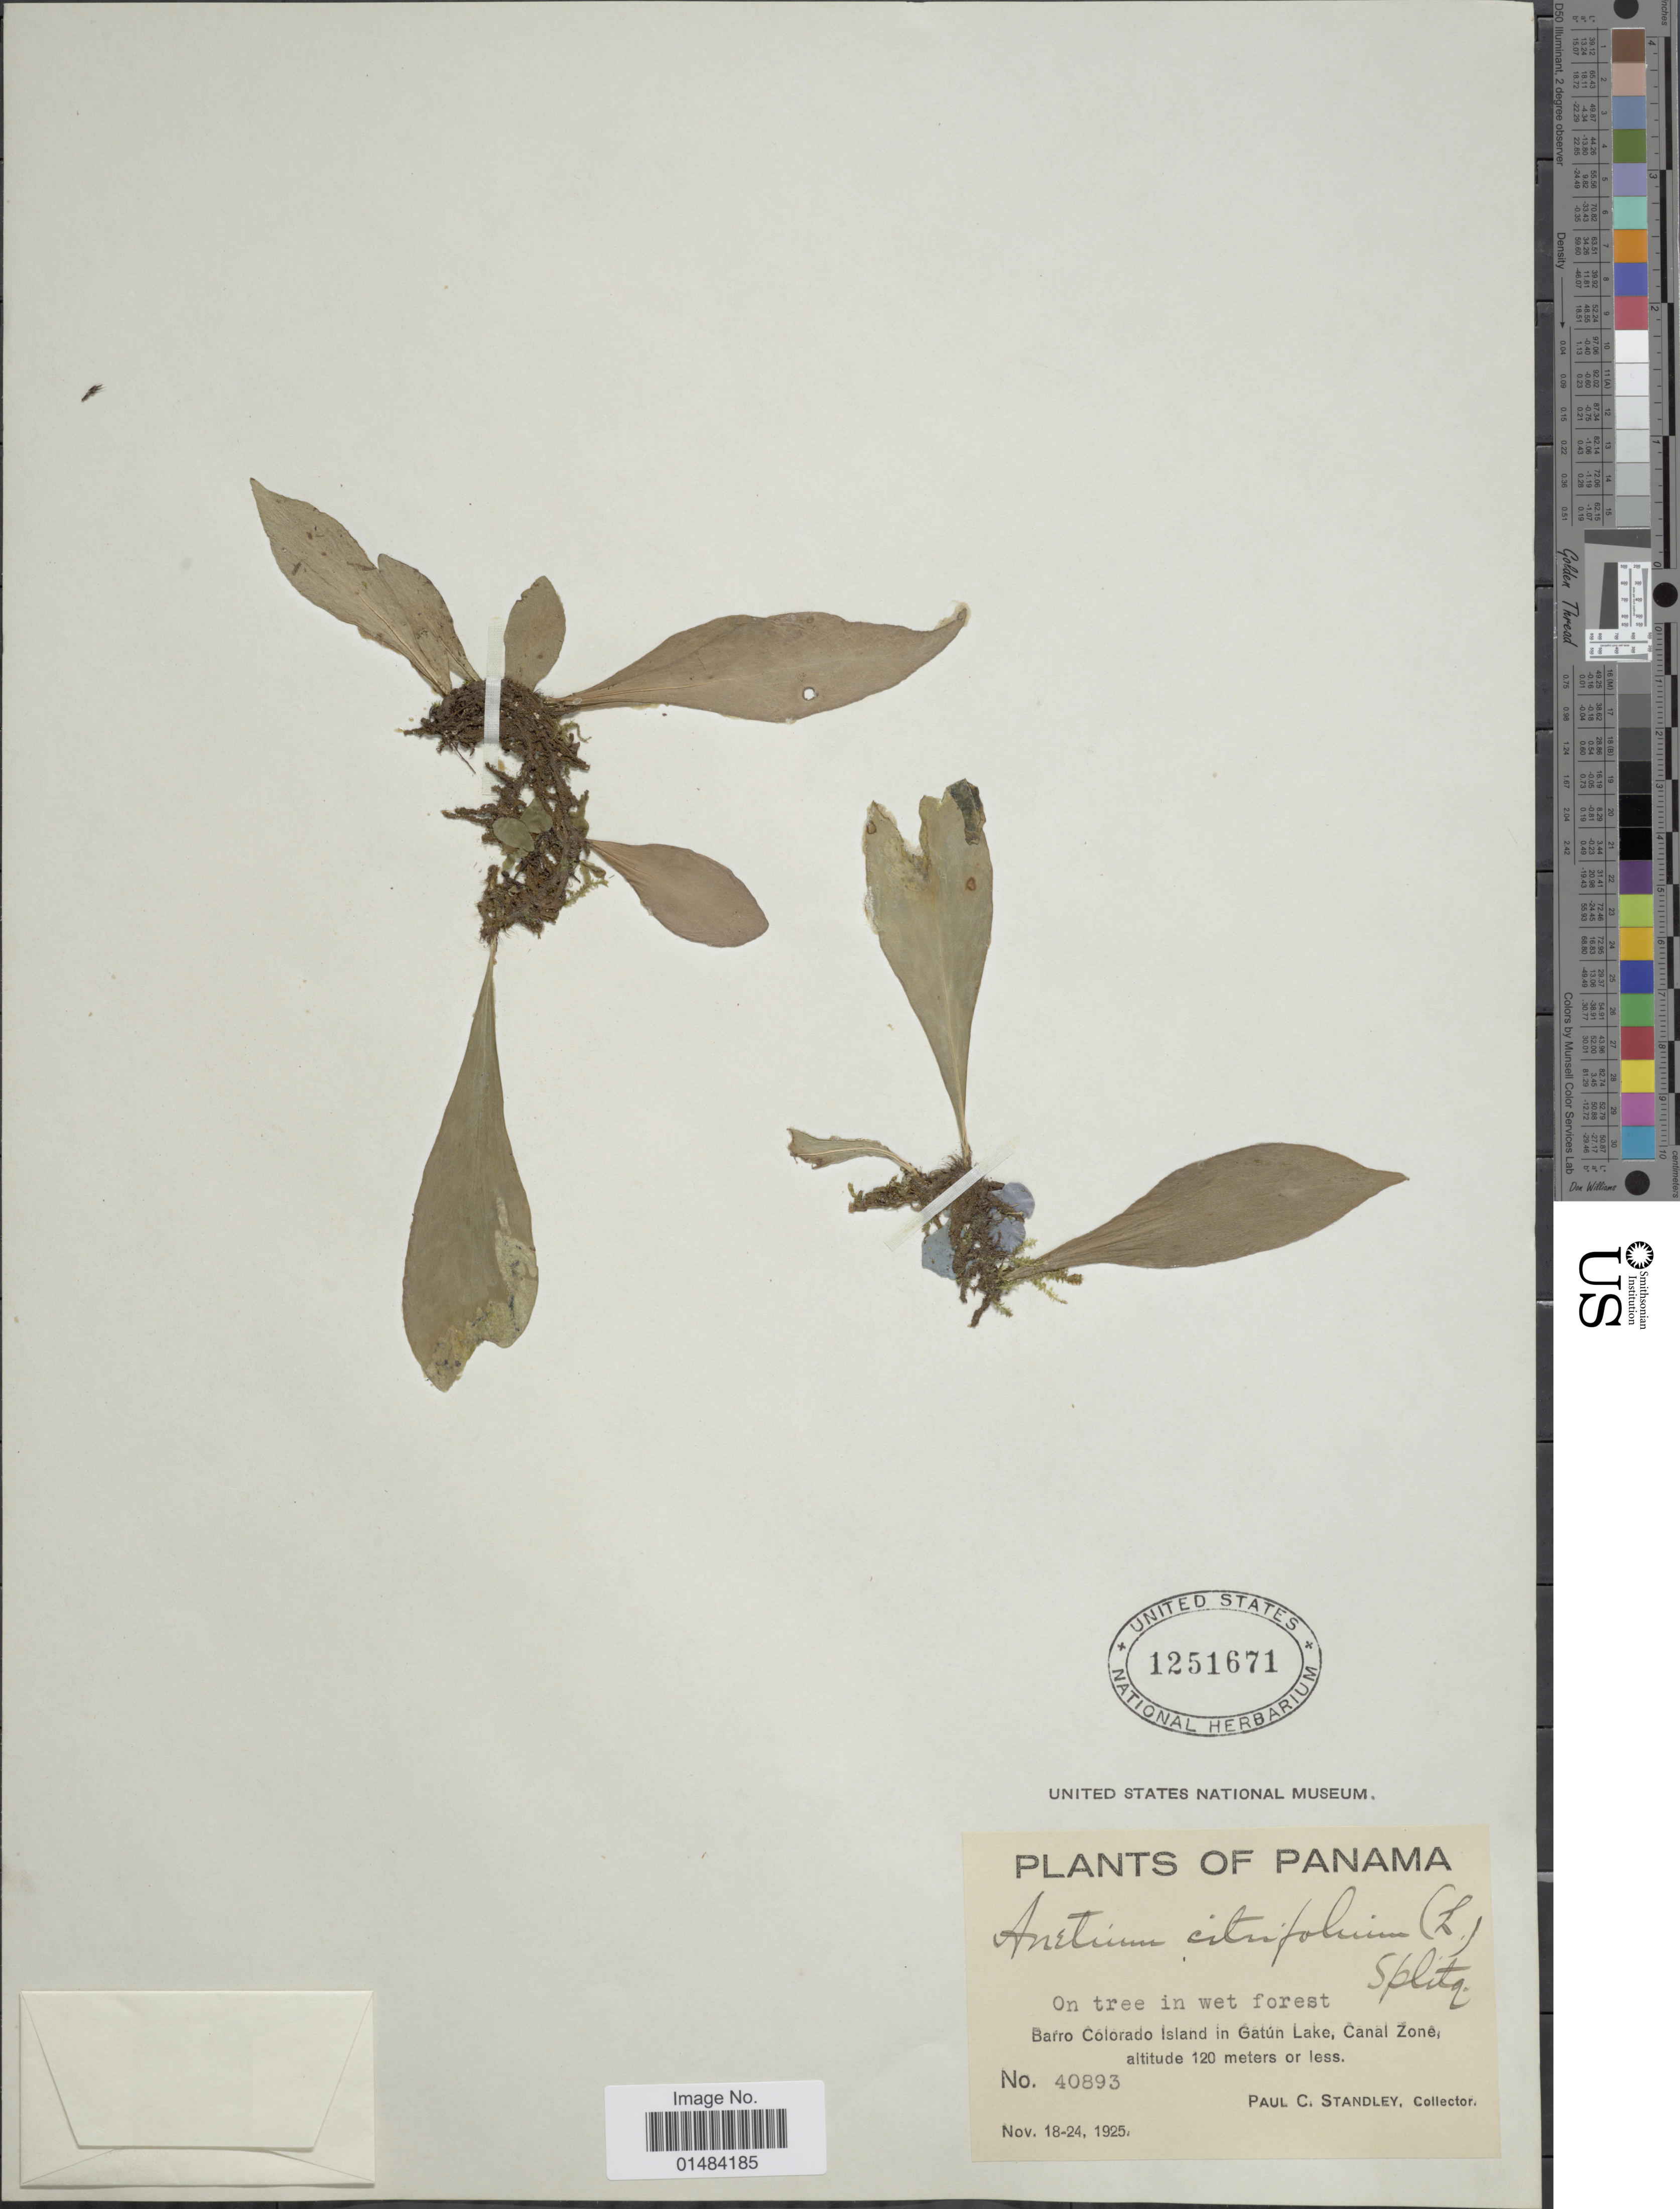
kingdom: Plantae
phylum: Tracheophyta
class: Polypodiopsida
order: Polypodiales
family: Pteridaceae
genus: Anetium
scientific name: Anetium citrifolium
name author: (L.) Splitg.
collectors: P. C. Standley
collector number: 40893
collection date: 1925-11-18/1925-11-24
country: Panama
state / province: Panamá Oeste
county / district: Canal Zone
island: Barro Colorado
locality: Panama, Barro Colorado Island in Gatun Lake, Canal Zone.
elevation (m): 120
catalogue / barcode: US 1251671